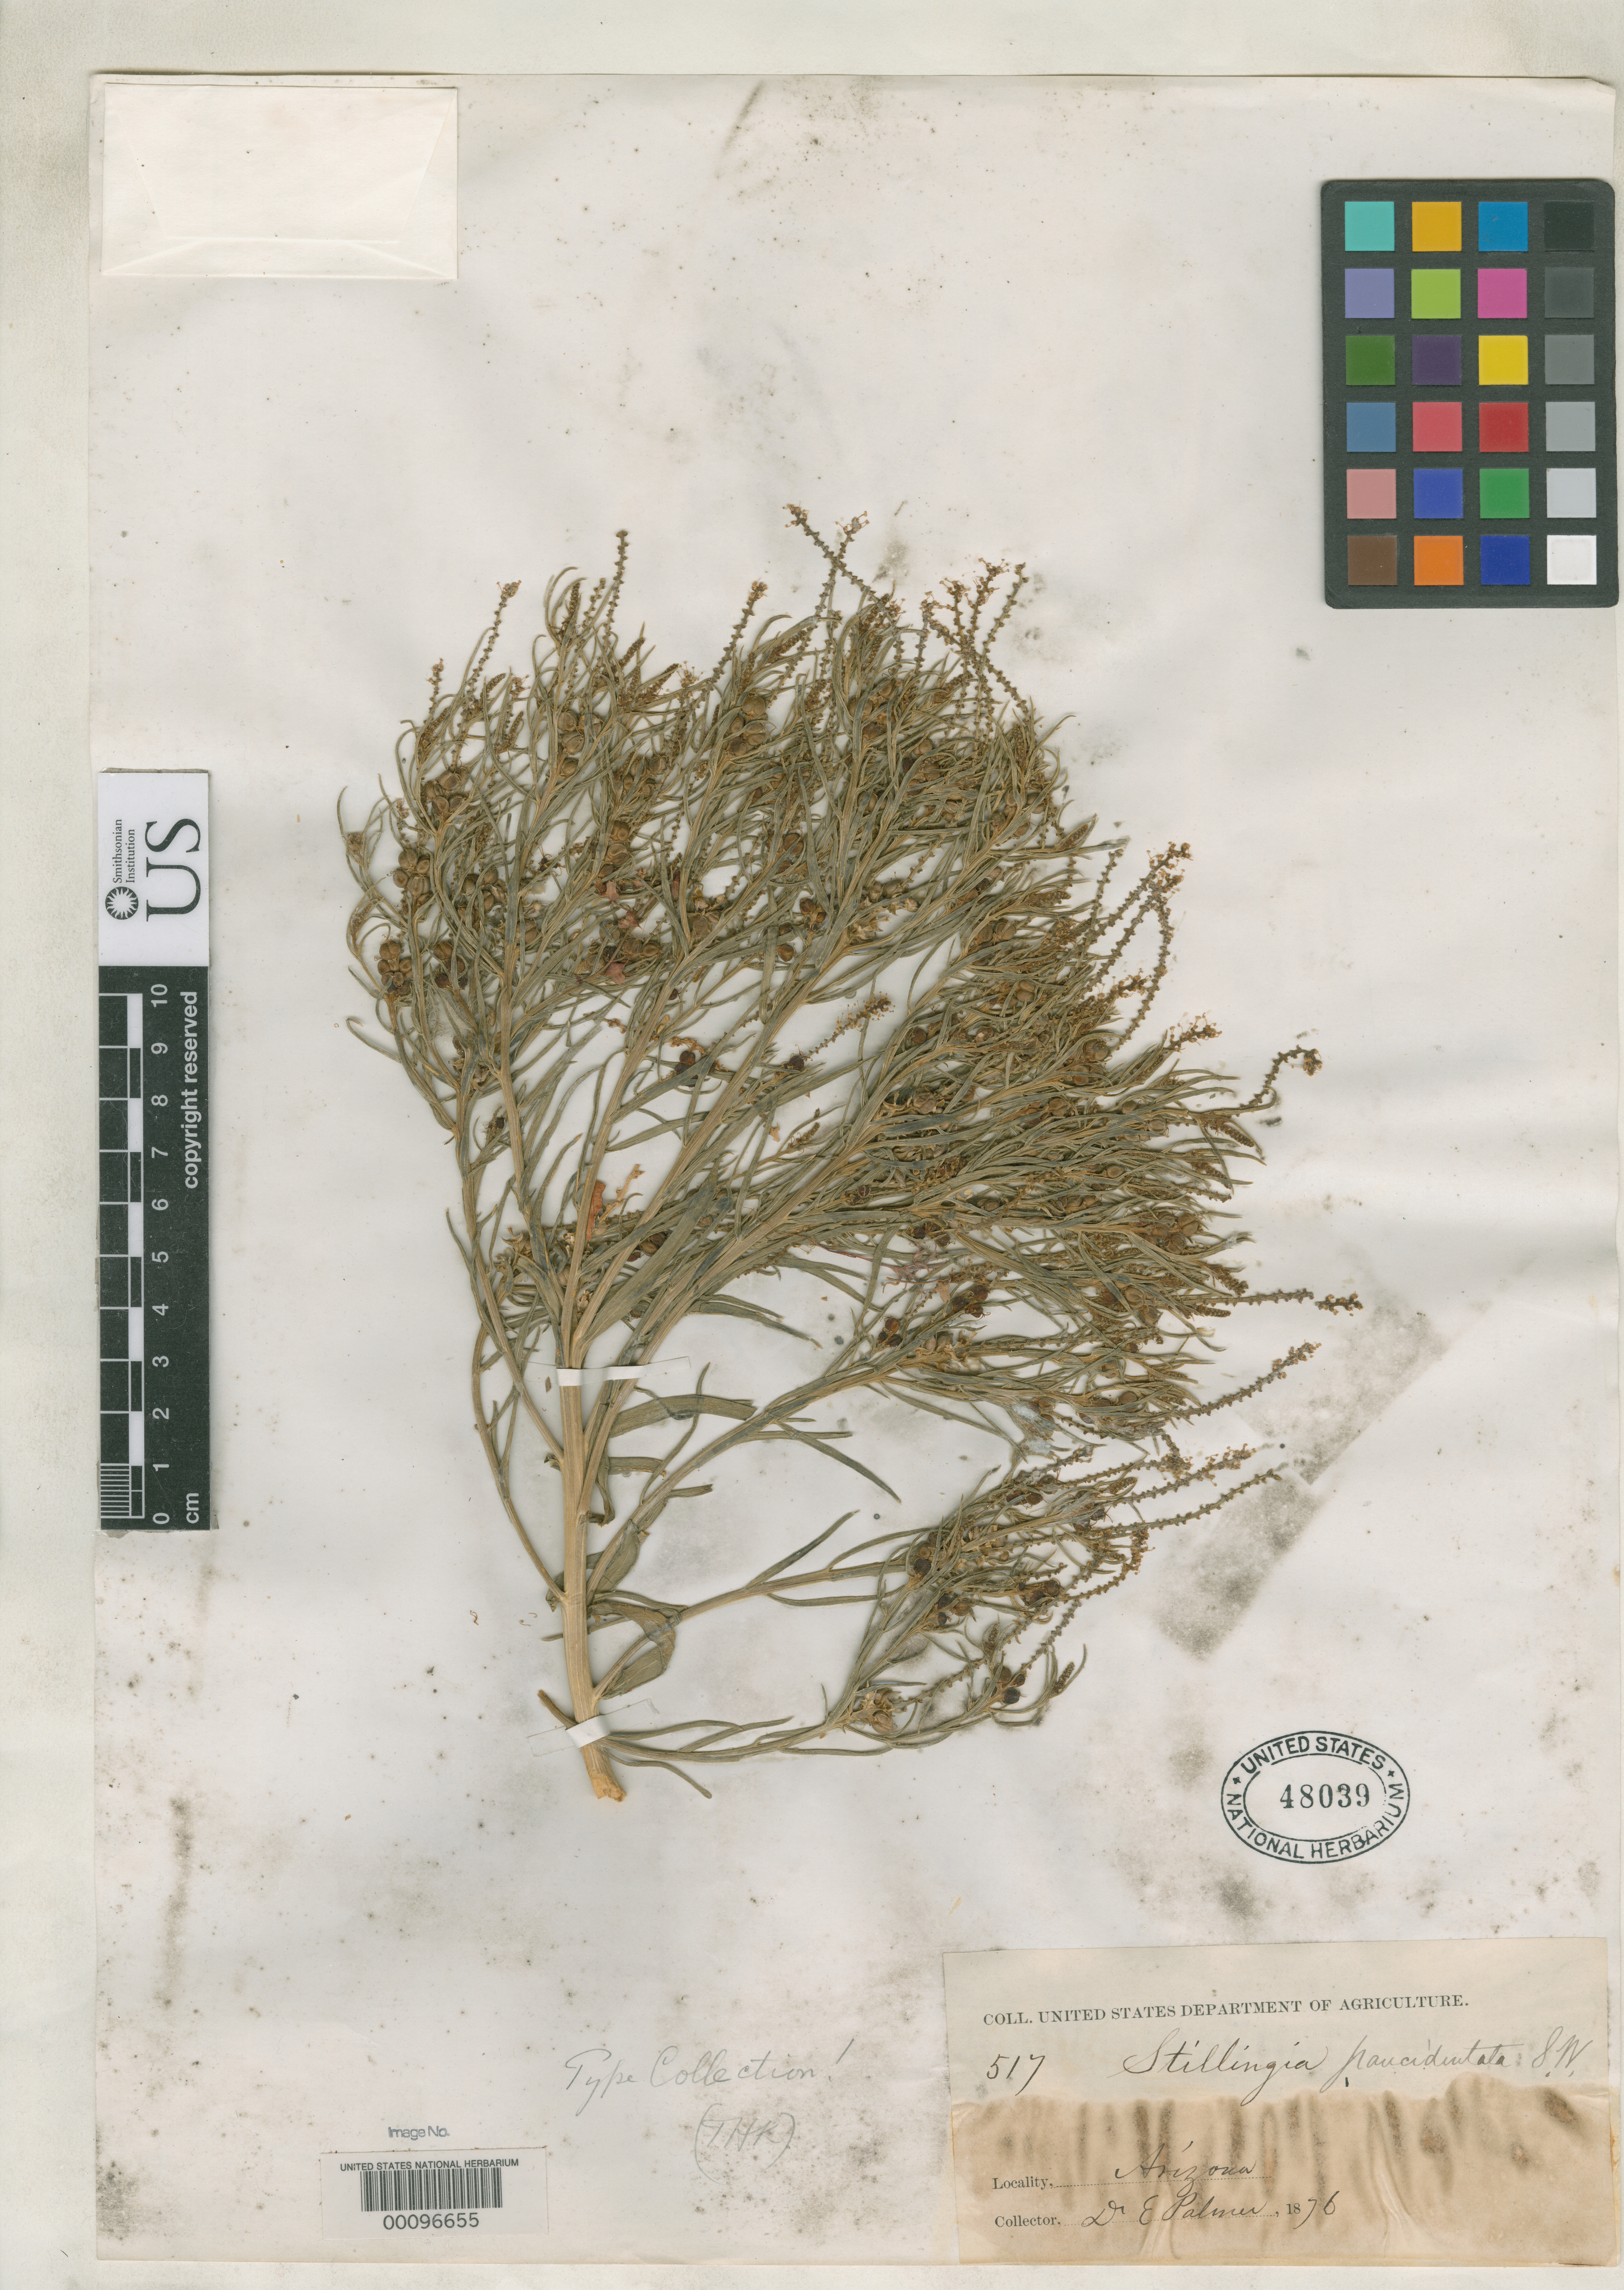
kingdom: Plantae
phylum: Tracheophyta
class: Magnoliopsida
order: Malpighiales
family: Euphorbiaceae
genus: Stillingia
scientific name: Stillingia paucidentata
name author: S. Watson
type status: Isotype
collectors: E. Palmer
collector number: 517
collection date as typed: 1876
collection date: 1876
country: United States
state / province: Arizona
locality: Colorado Valley, near mouth of Williams River.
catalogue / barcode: US 48039